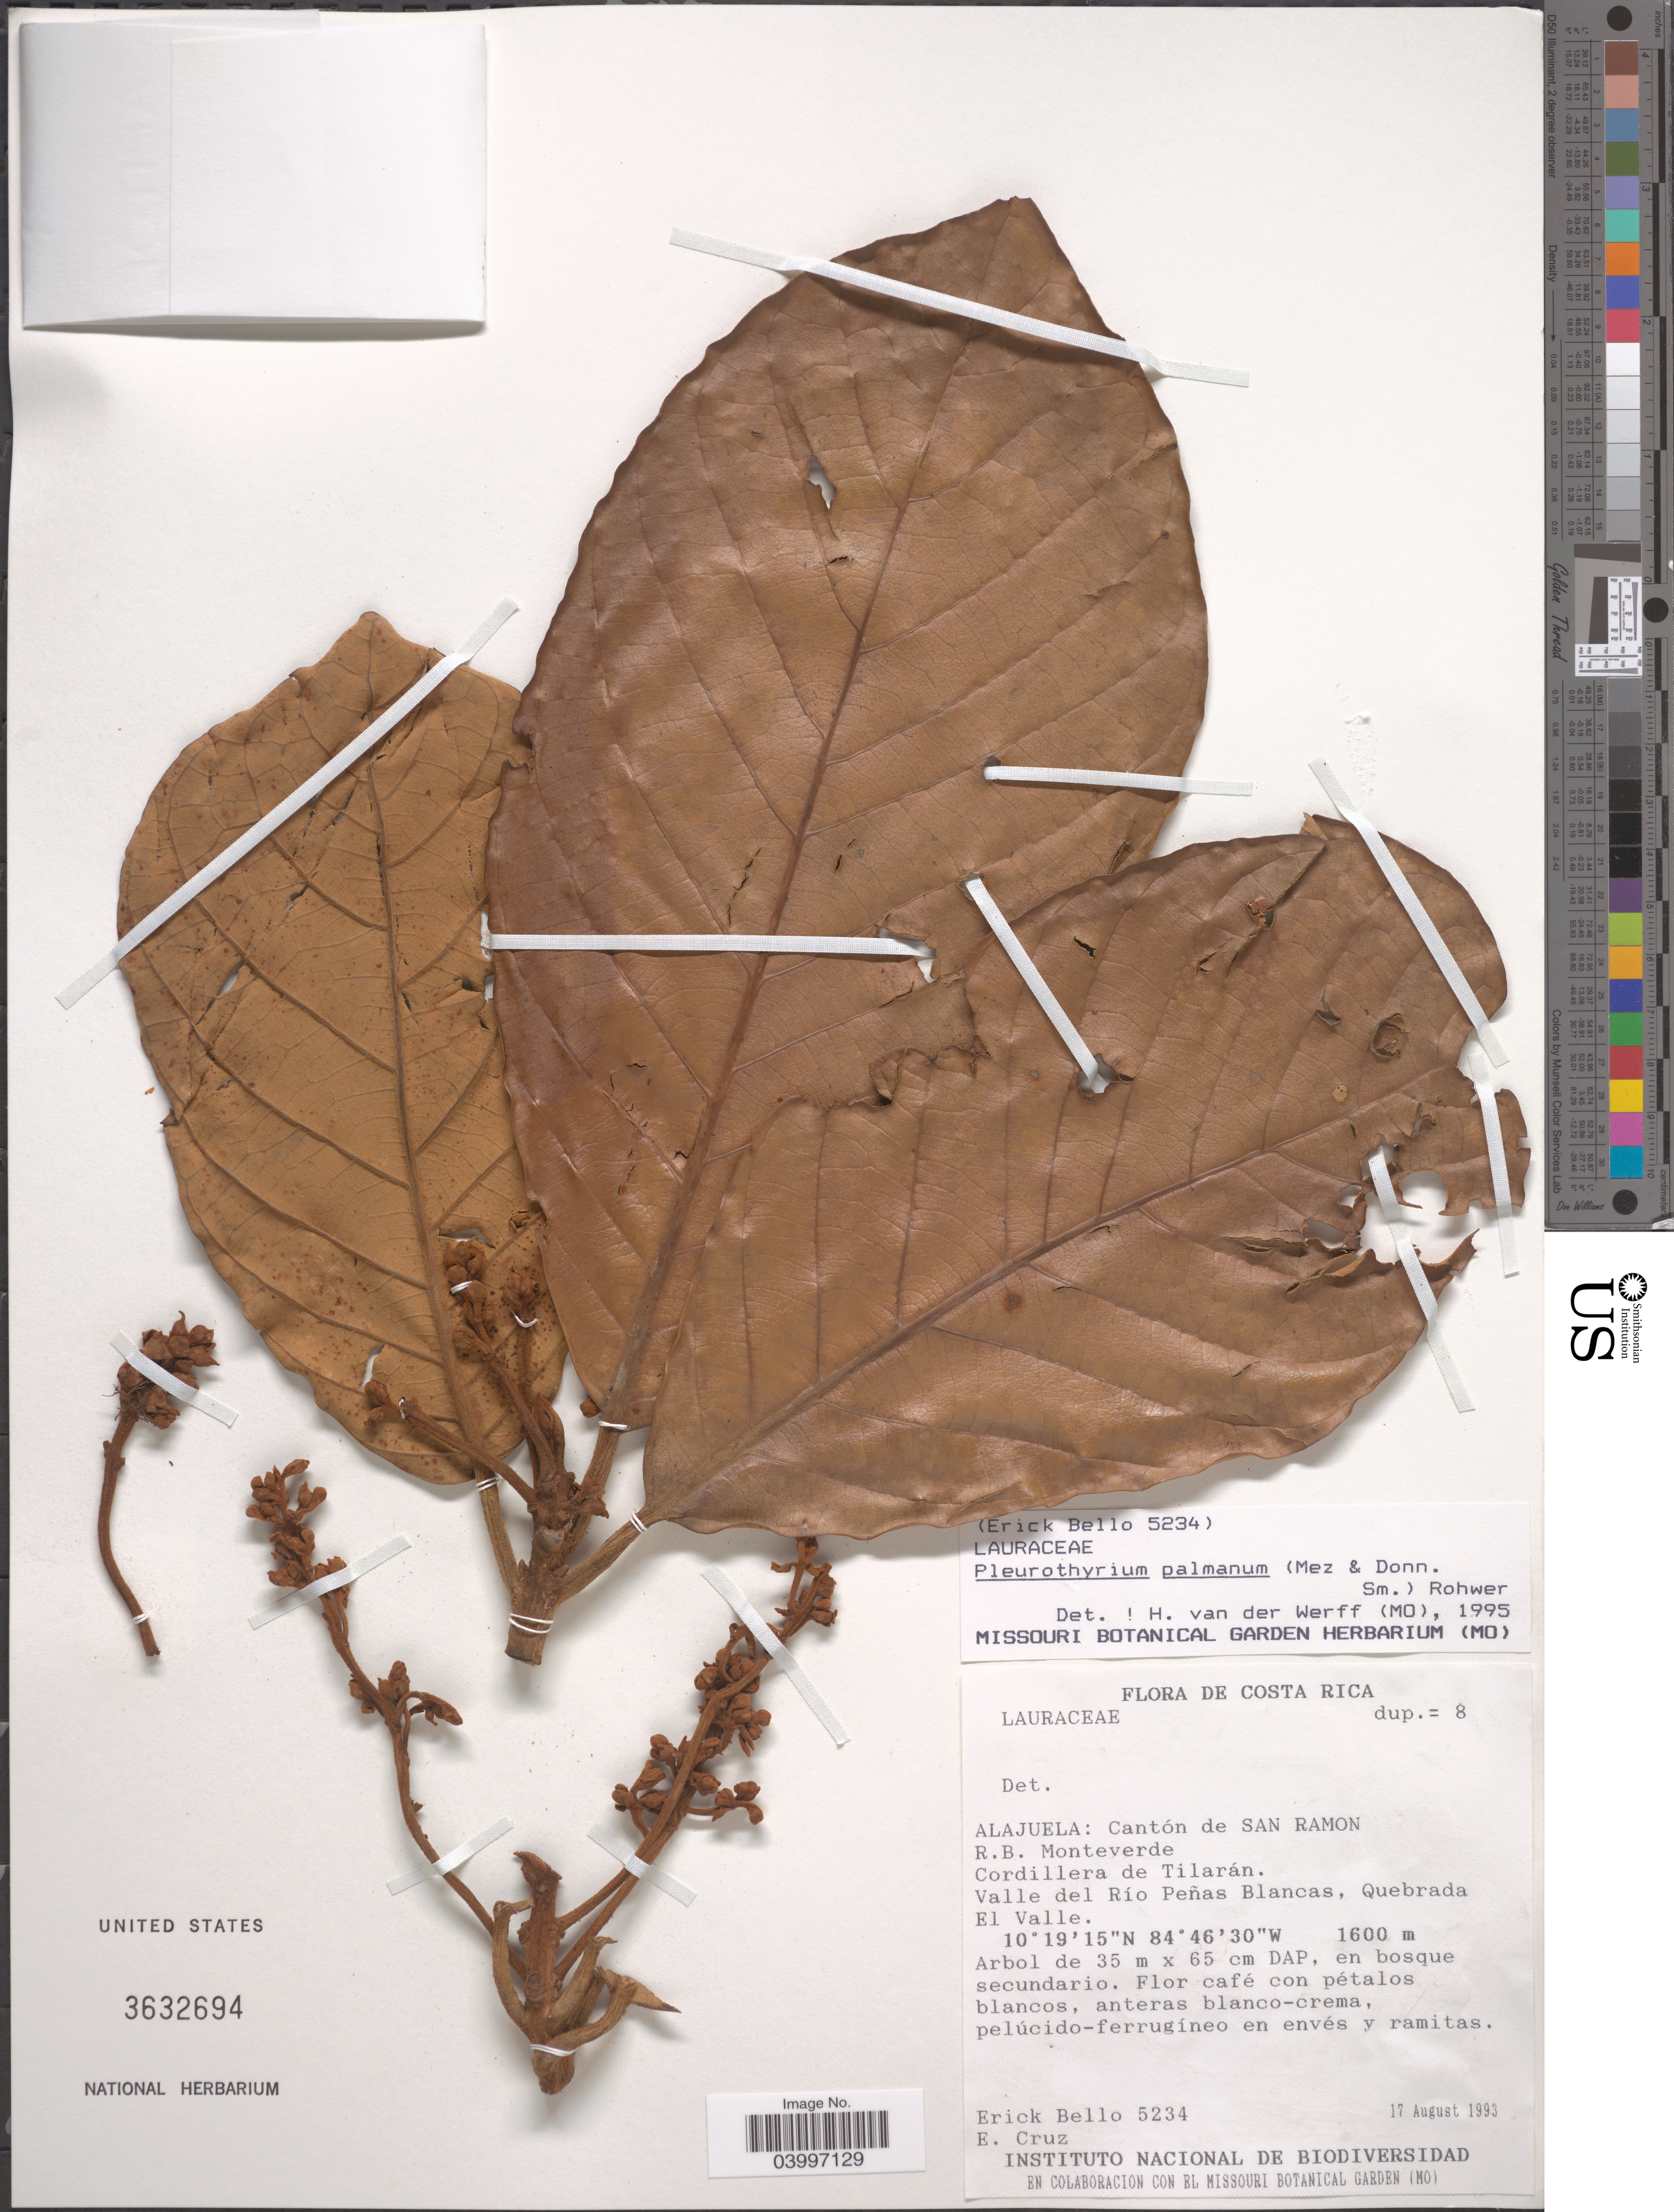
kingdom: Plantae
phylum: Tracheophyta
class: Magnoliopsida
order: Laurales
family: Lauraceae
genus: Pleurothyrium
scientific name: Pleurothyrium palmanum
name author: (Mez & Donn. Sm.) Rohwer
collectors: E. Bello C. & E. Cruz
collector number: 5234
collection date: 1993-08-17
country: Costa Rica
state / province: Alajuela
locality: Cantón de San Ramon. R. B. Monteverde. Cordillera de Tilarán. Valle del Río Peñas Blancas, Quebrada El Valle.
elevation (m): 1600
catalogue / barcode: US 3632694